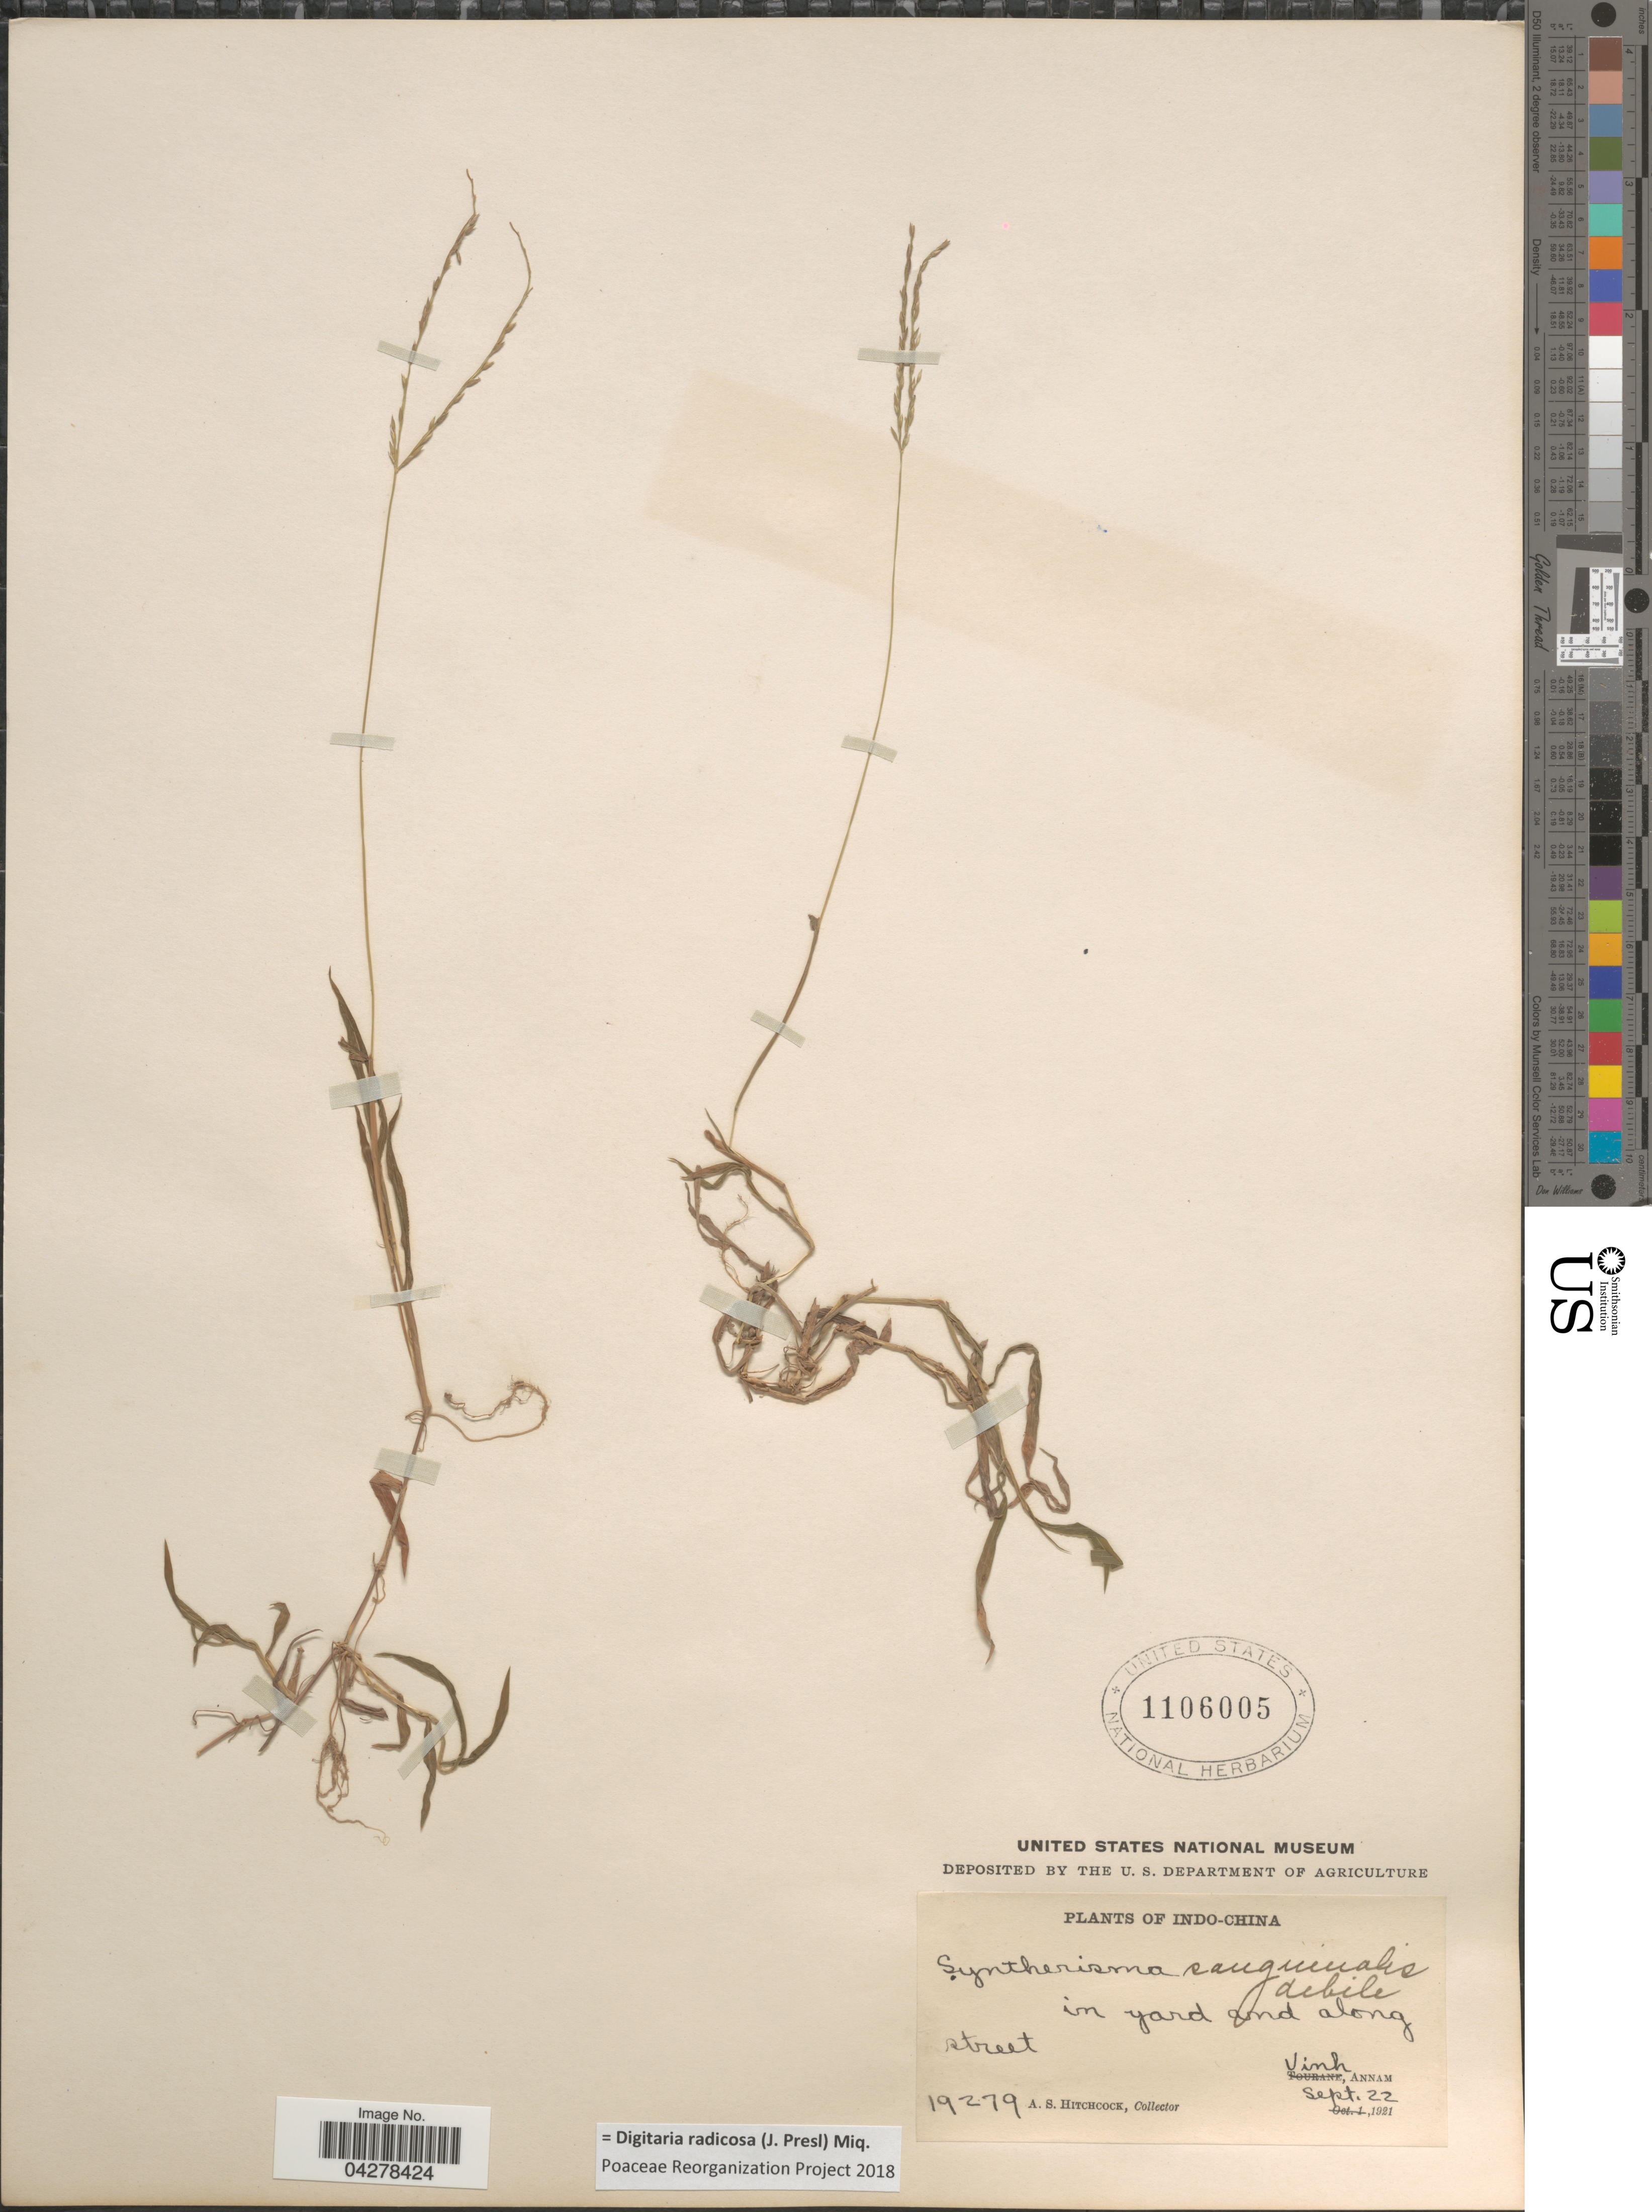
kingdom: Plantae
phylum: Tracheophyta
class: Liliopsida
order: Poales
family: Poaceae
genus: Digitaria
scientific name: Digitaria radicosa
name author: (J. Presl) Miq.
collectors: A. S. Hitchcock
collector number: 19279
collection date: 1921-09-22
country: Vietnam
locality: Indo-China. In yard and along street. Vinh, Annam.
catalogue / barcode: US 1106005